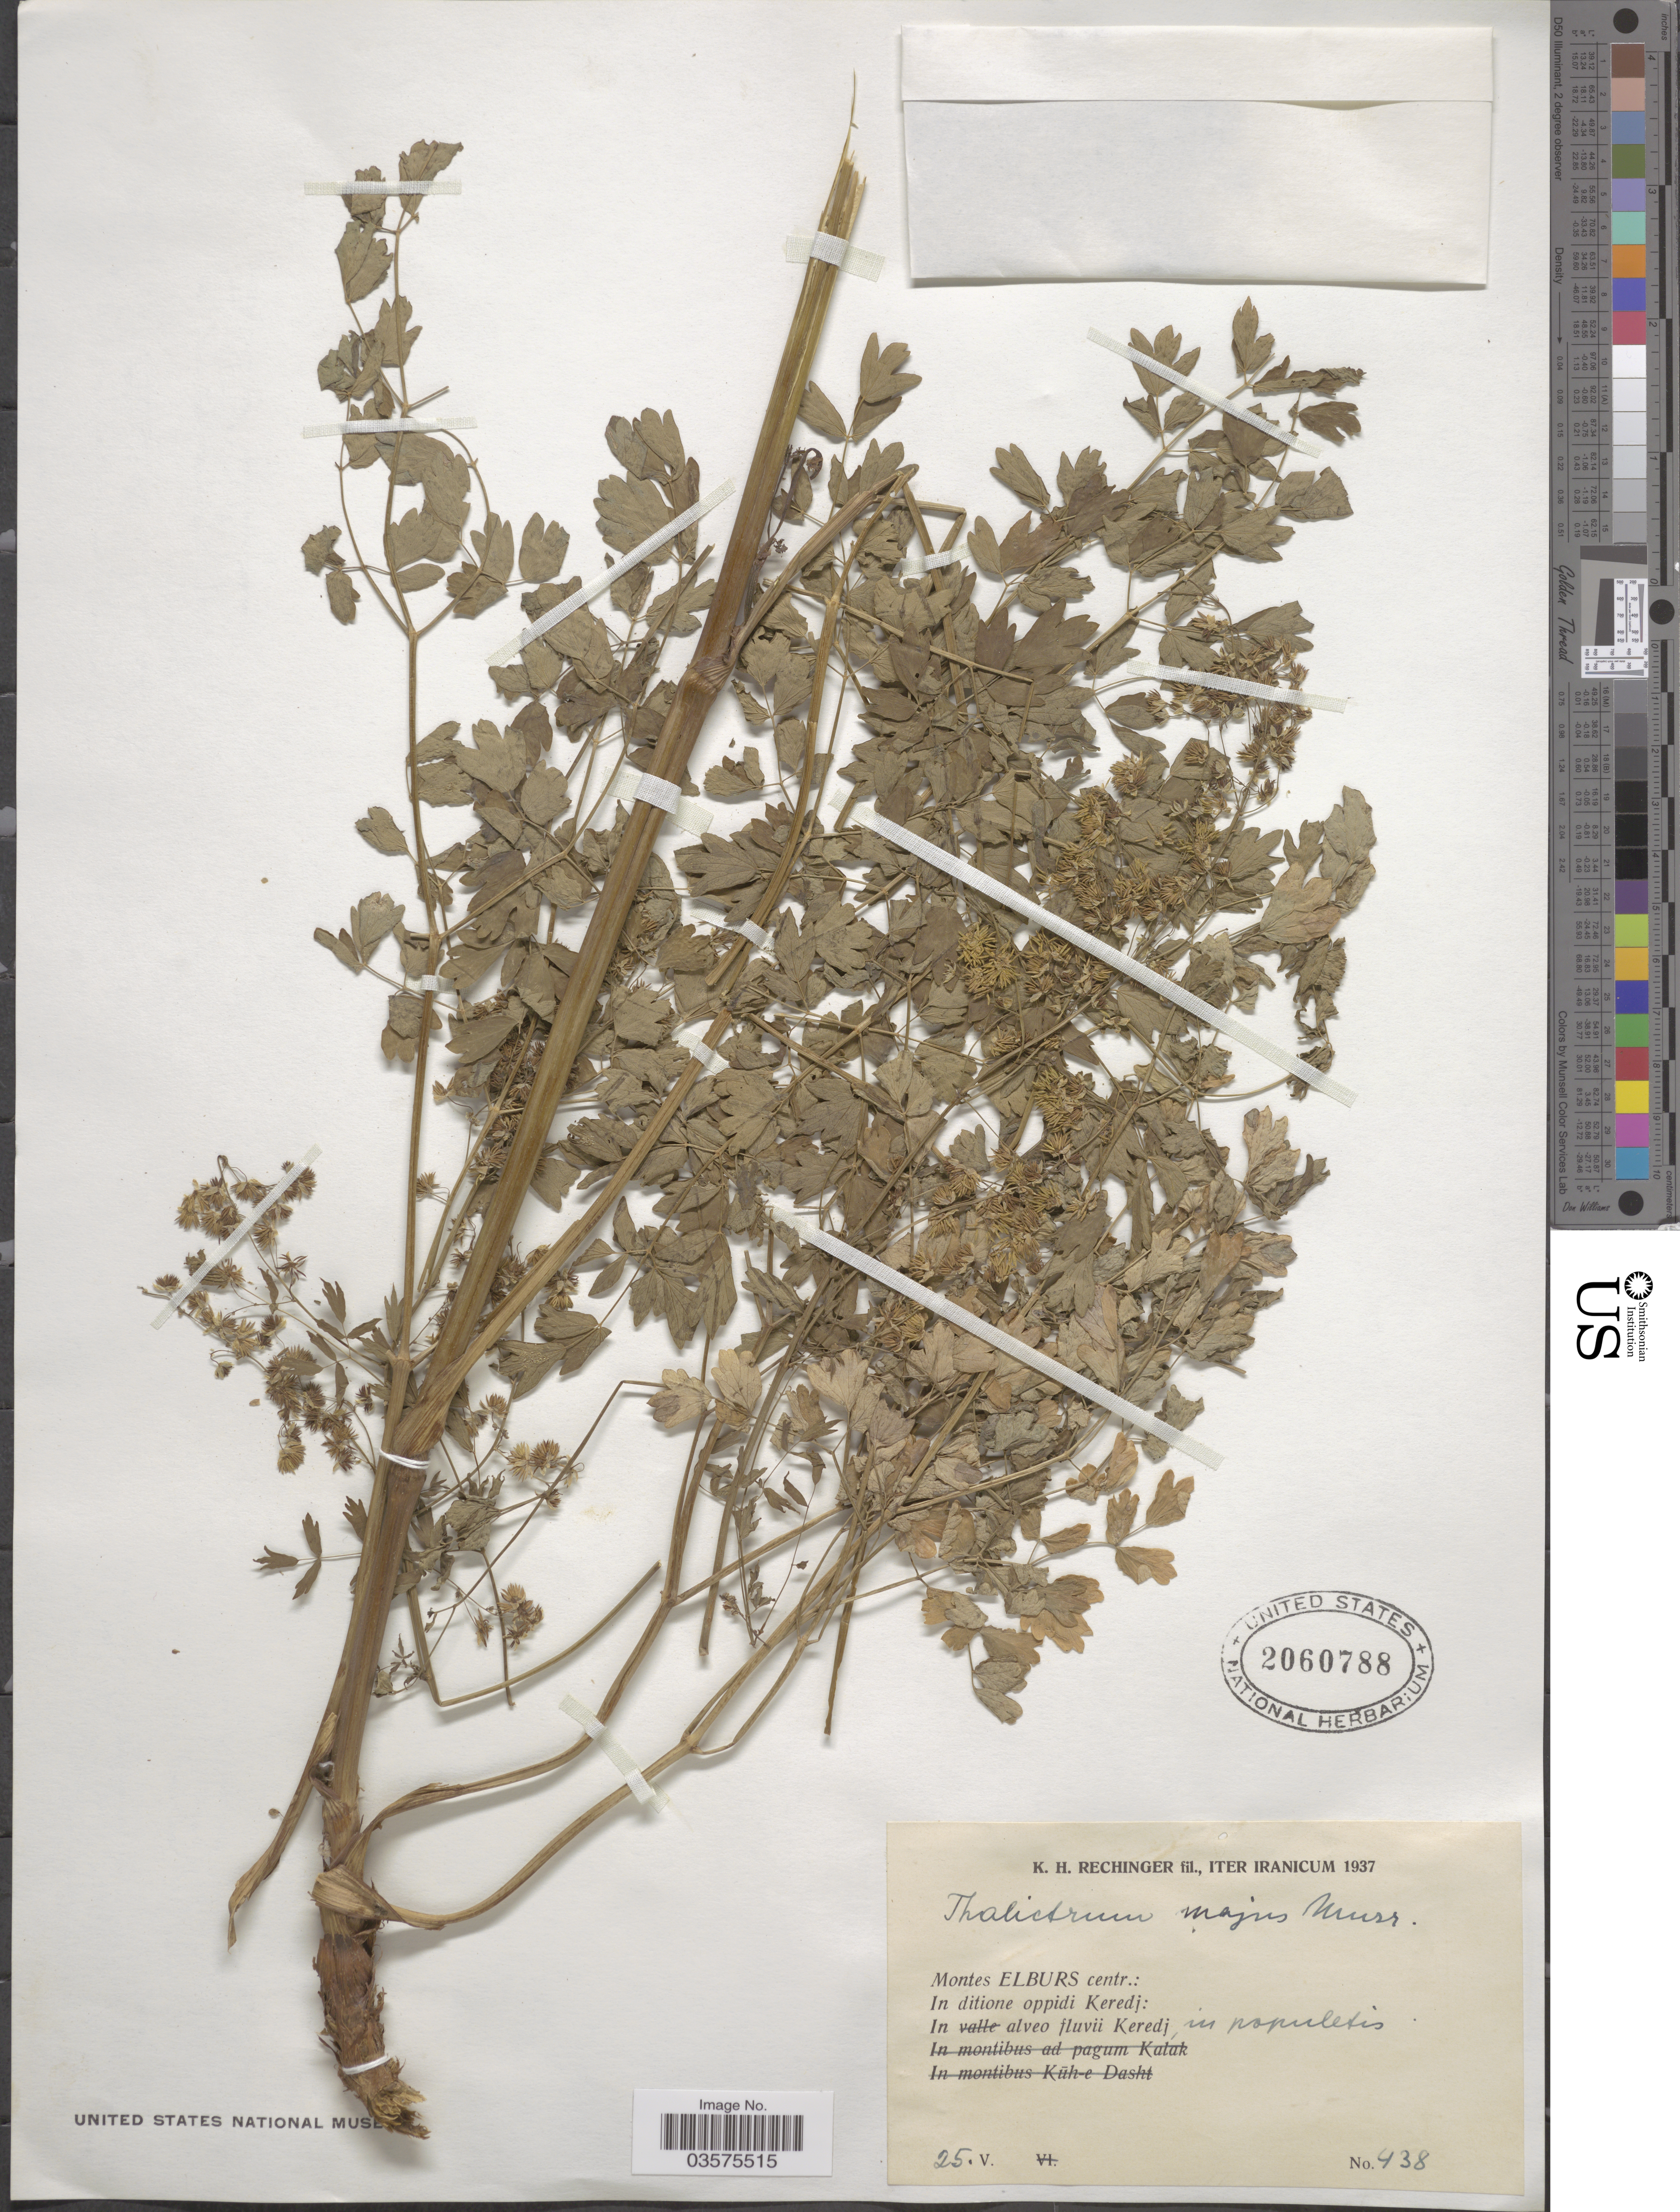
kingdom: Plantae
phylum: Tracheophyta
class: Magnoliopsida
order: Ranunculales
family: Ranunculaceae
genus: Thalictrum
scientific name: Thalictrum majus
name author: Crantz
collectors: K. H. Rechinger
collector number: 438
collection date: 1937-05-25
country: Iran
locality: Montes Elburs centr.: In ditione oppidi Keredj. In alveo fluvii Keredj, in populetis.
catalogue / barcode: US 2060788